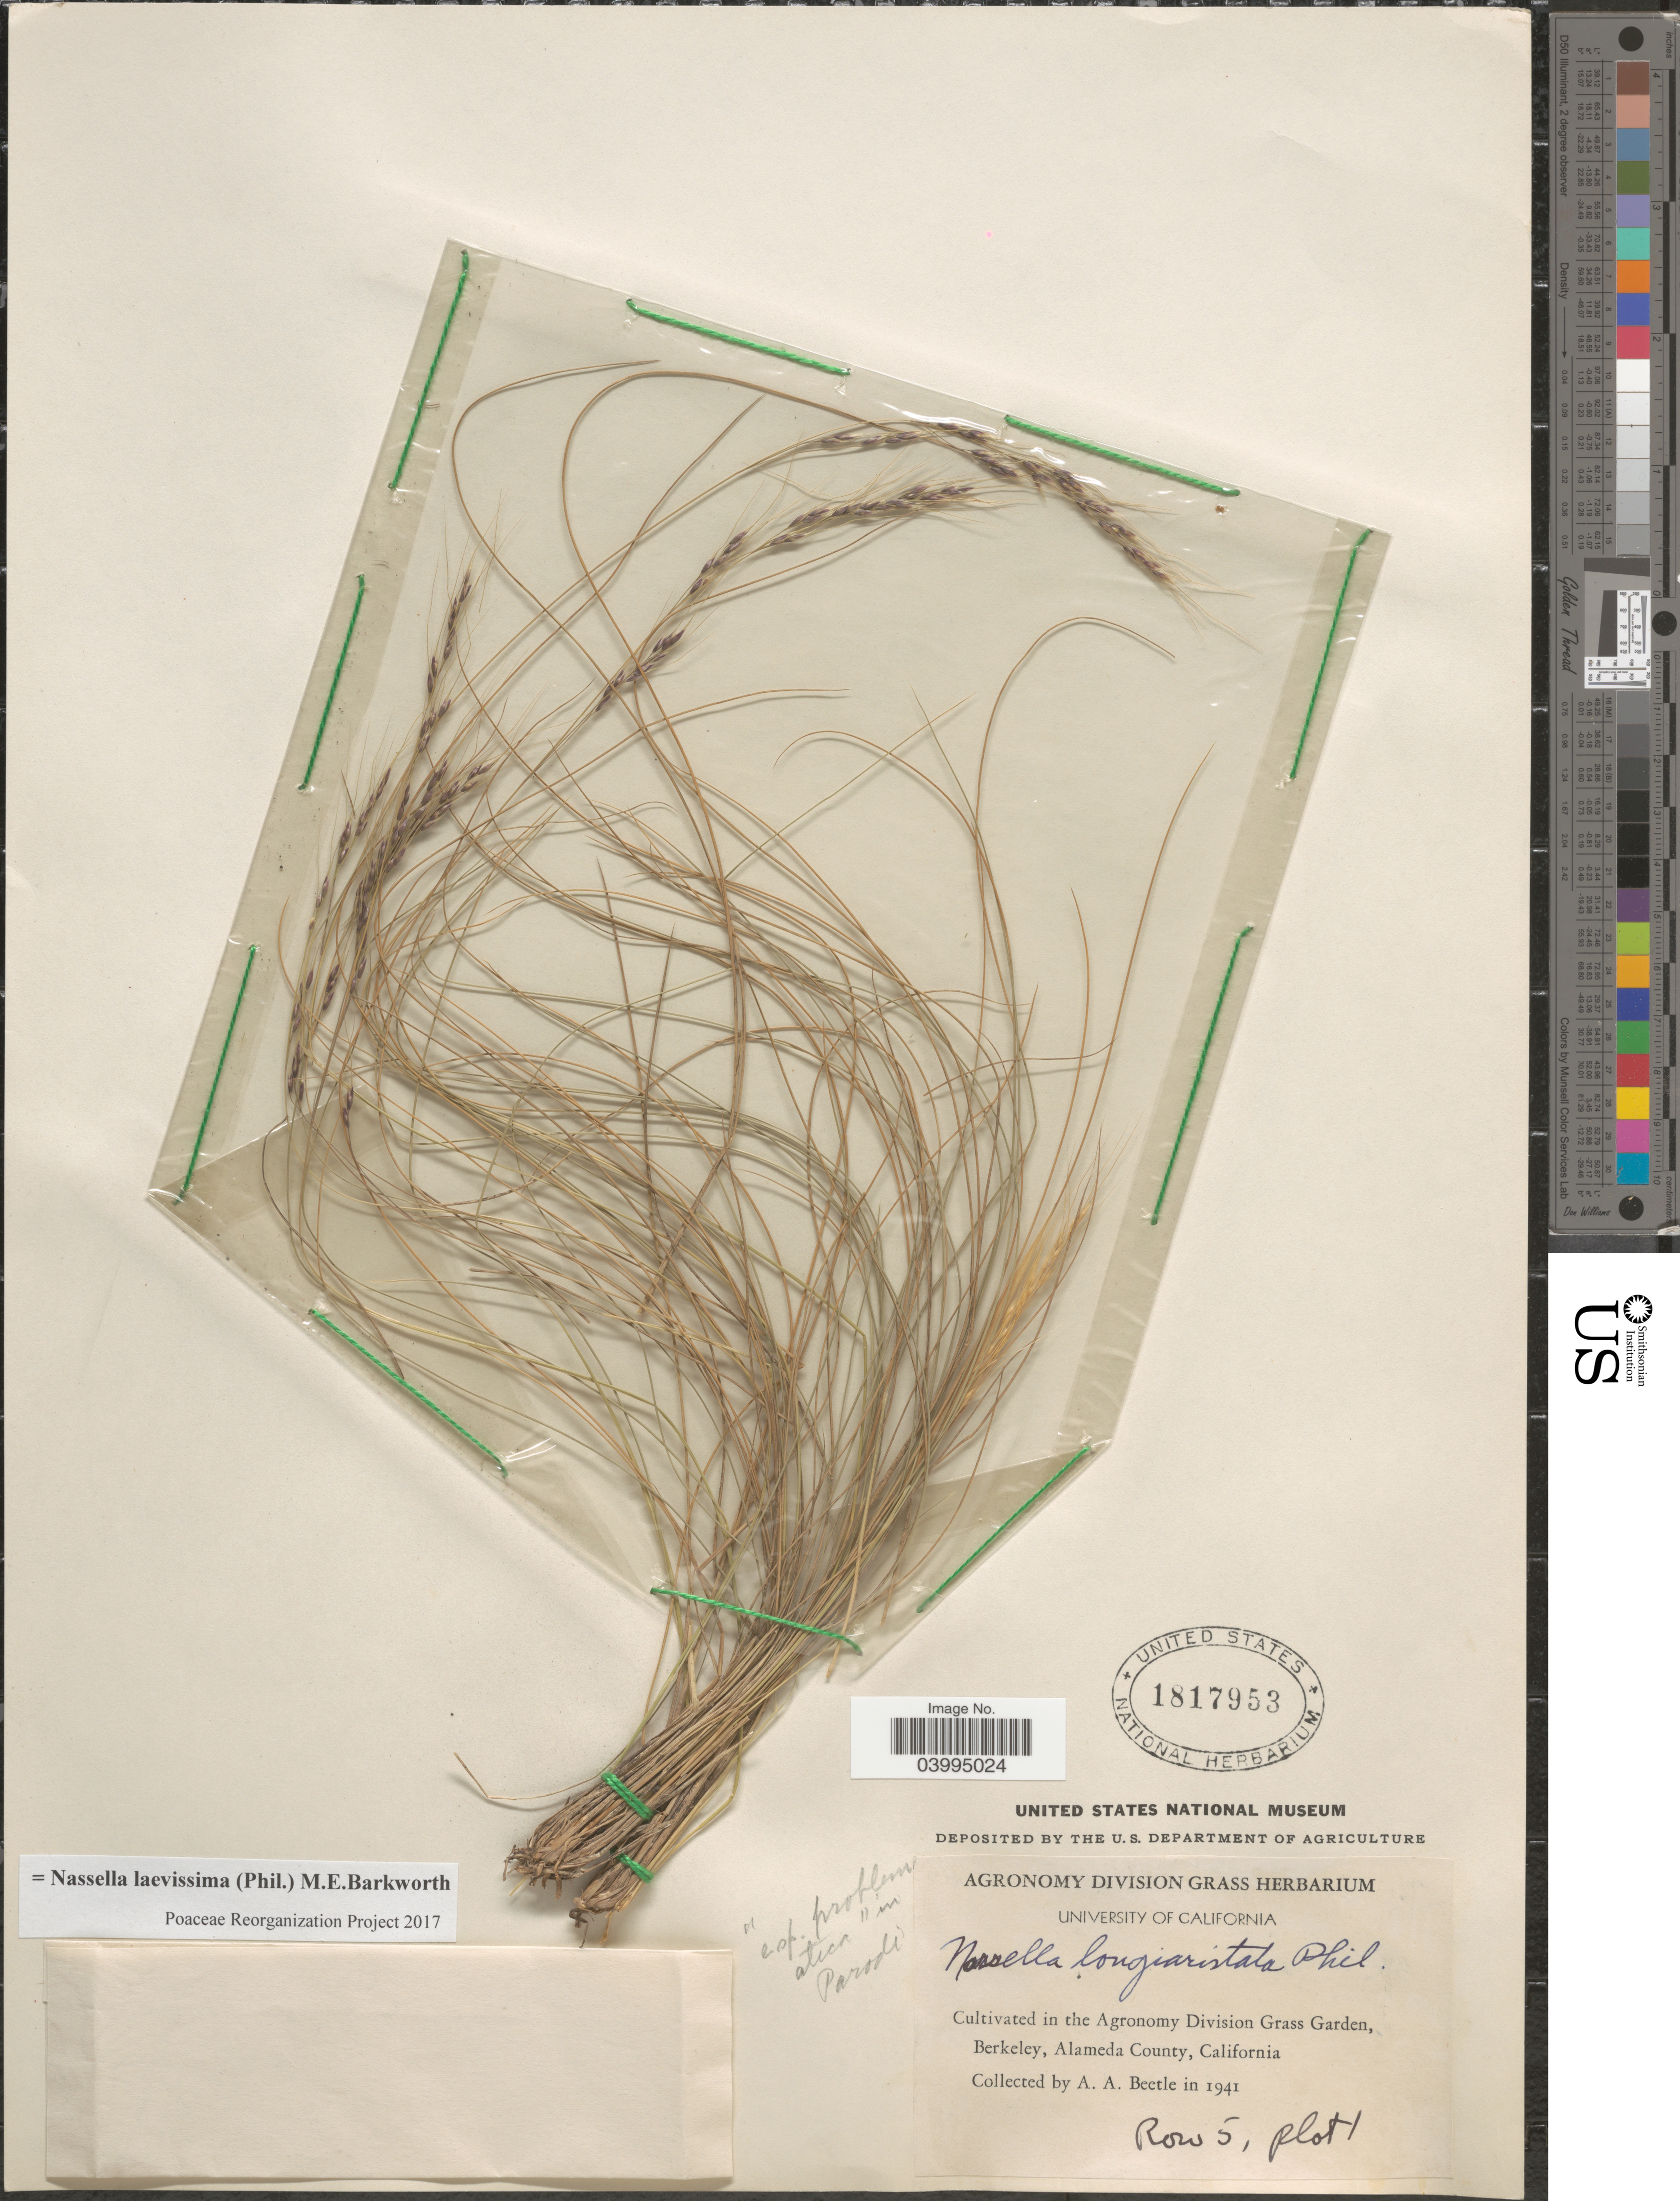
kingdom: Plantae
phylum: Tracheophyta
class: Liliopsida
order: Poales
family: Poaceae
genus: Nassella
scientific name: Nassella laevissima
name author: (Phil.) Barkworth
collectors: A. A. Beetle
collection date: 1941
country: United States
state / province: California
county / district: Alameda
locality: Cultivated in the Agronomy Division Grass Garden, Berkeley, Alameda County. Row 5, plot 1.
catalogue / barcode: US 1817953